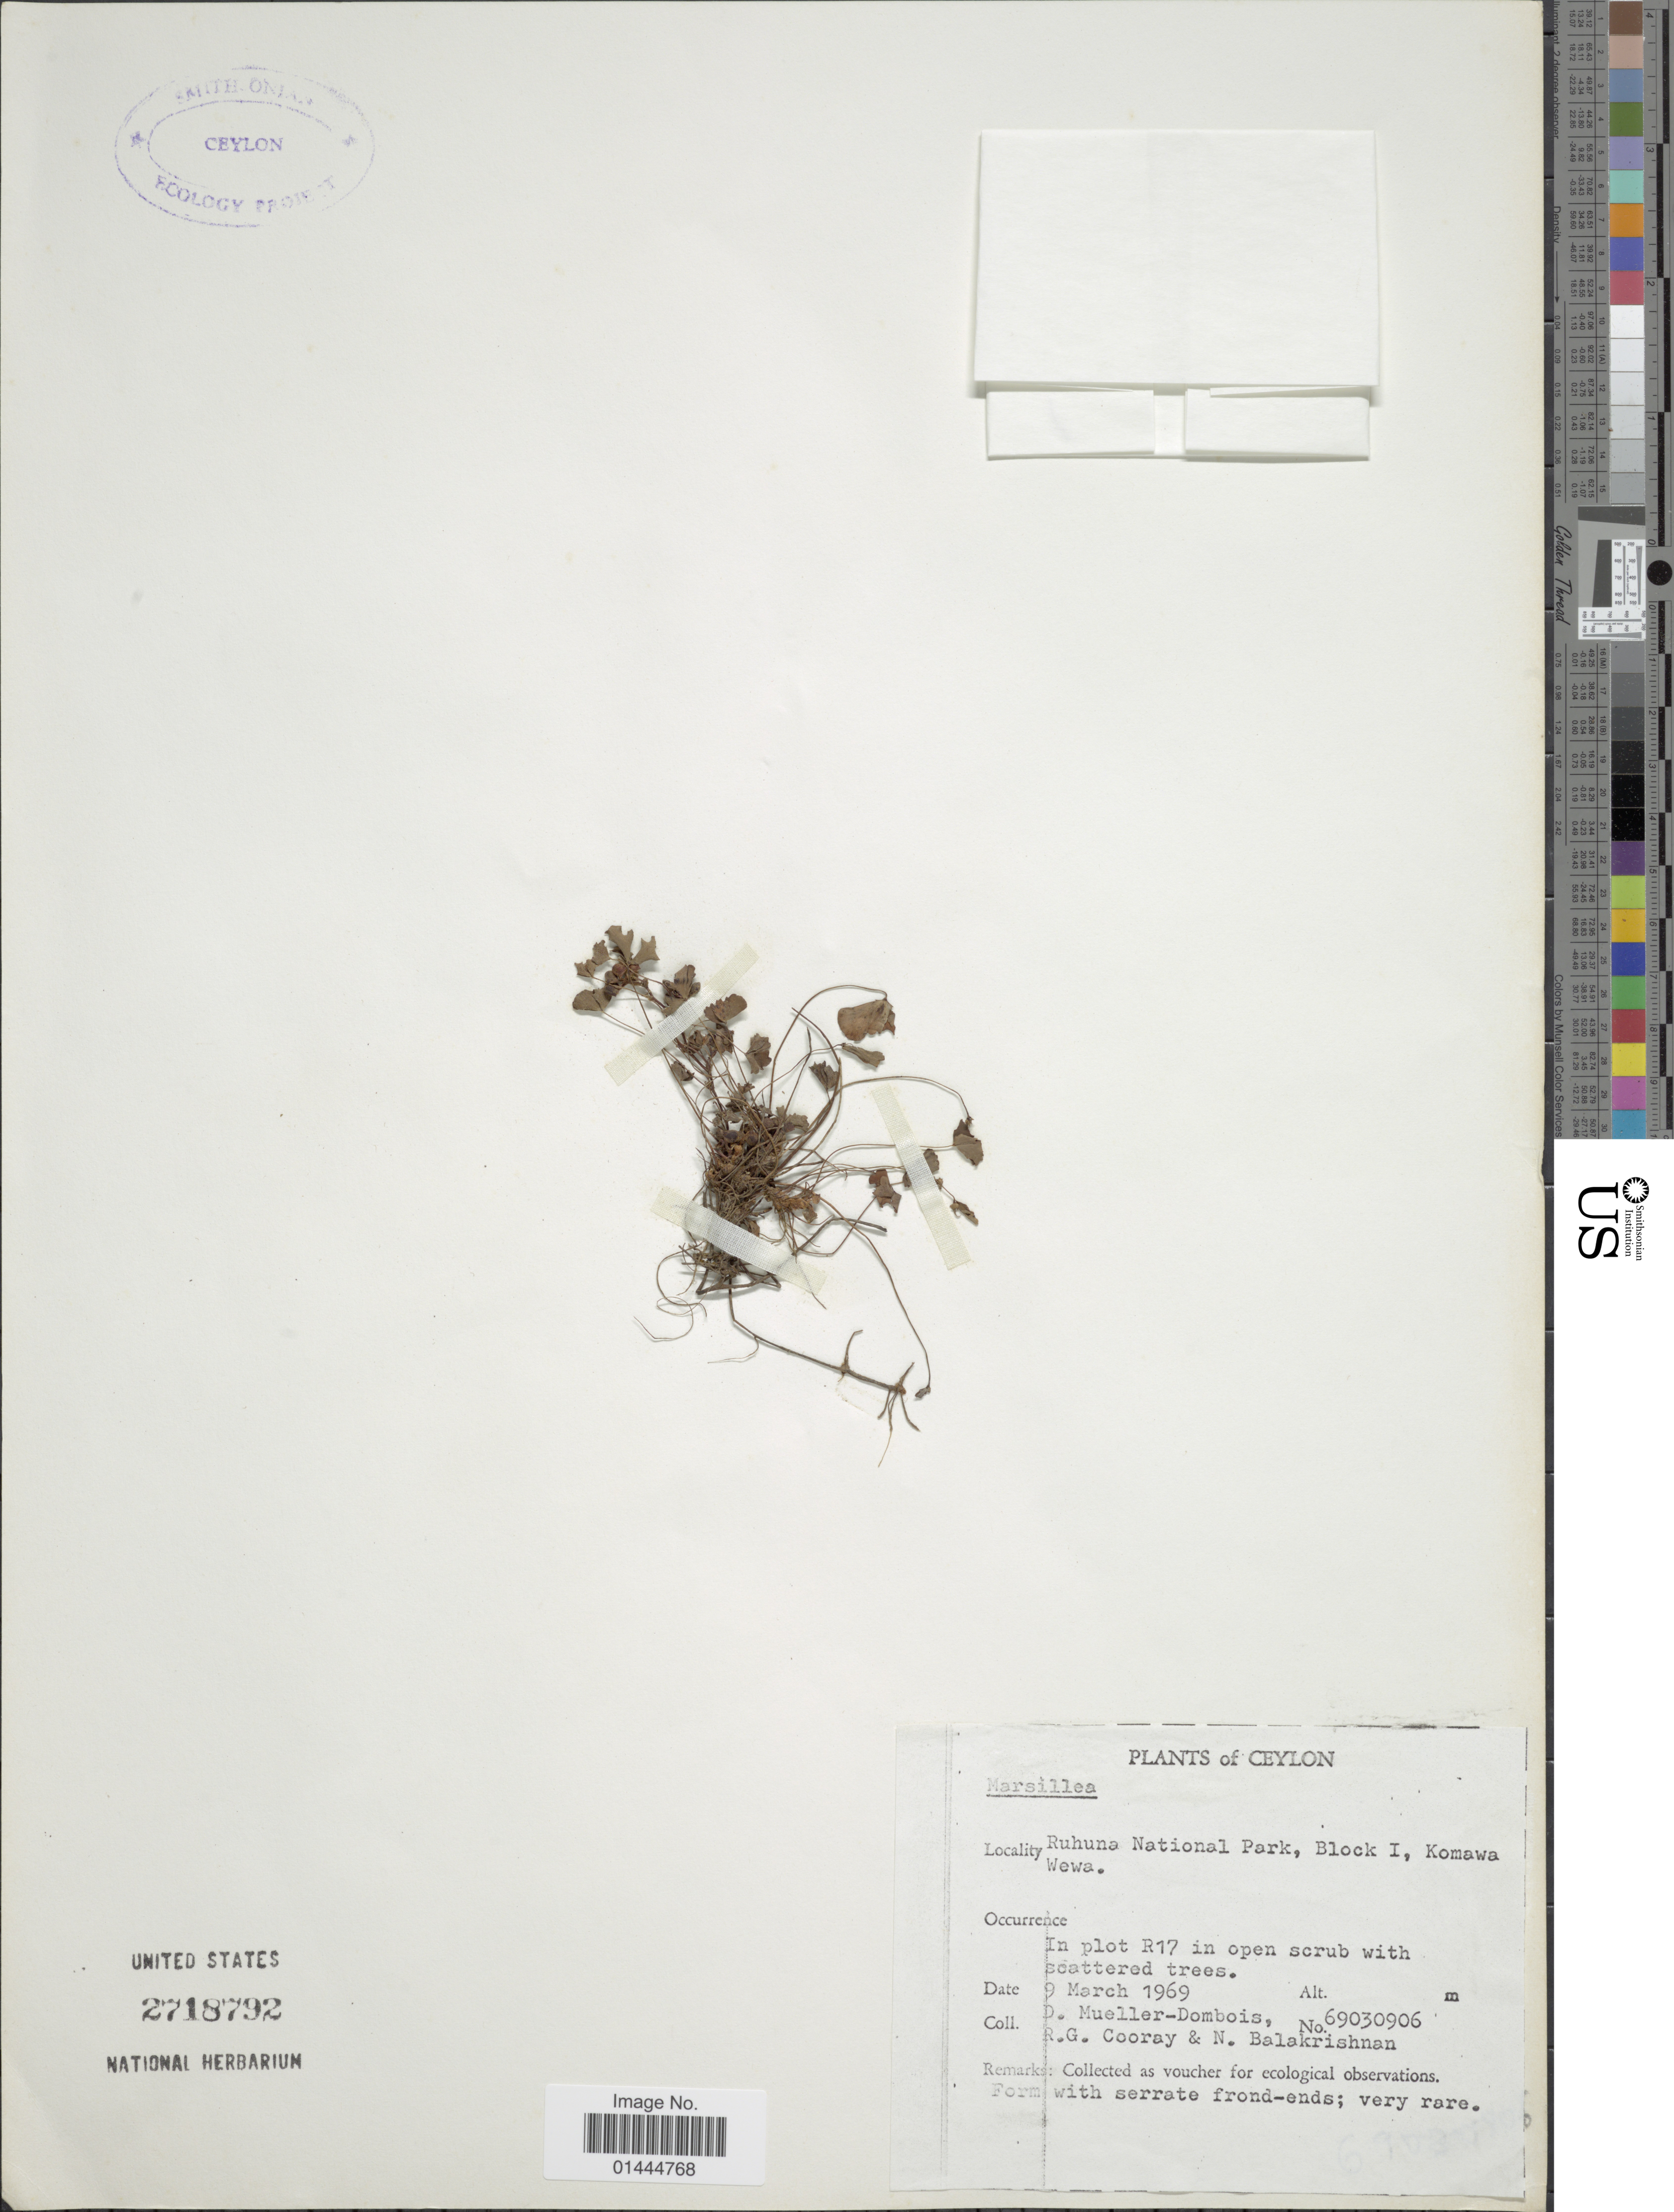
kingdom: Plantae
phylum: Tracheophyta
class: Polypodiopsida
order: Salviniales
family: Marsileaceae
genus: Marsilea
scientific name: Marsilea sp.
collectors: D. Mueller-Dombois, R. Cooray & N. Balakrishnan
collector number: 69030906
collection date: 1969-03-09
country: Sri Lanka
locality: Ceylon, Ruhuna National Park, Block I, Komawa Wewa, in plot R17.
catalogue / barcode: US 2718792